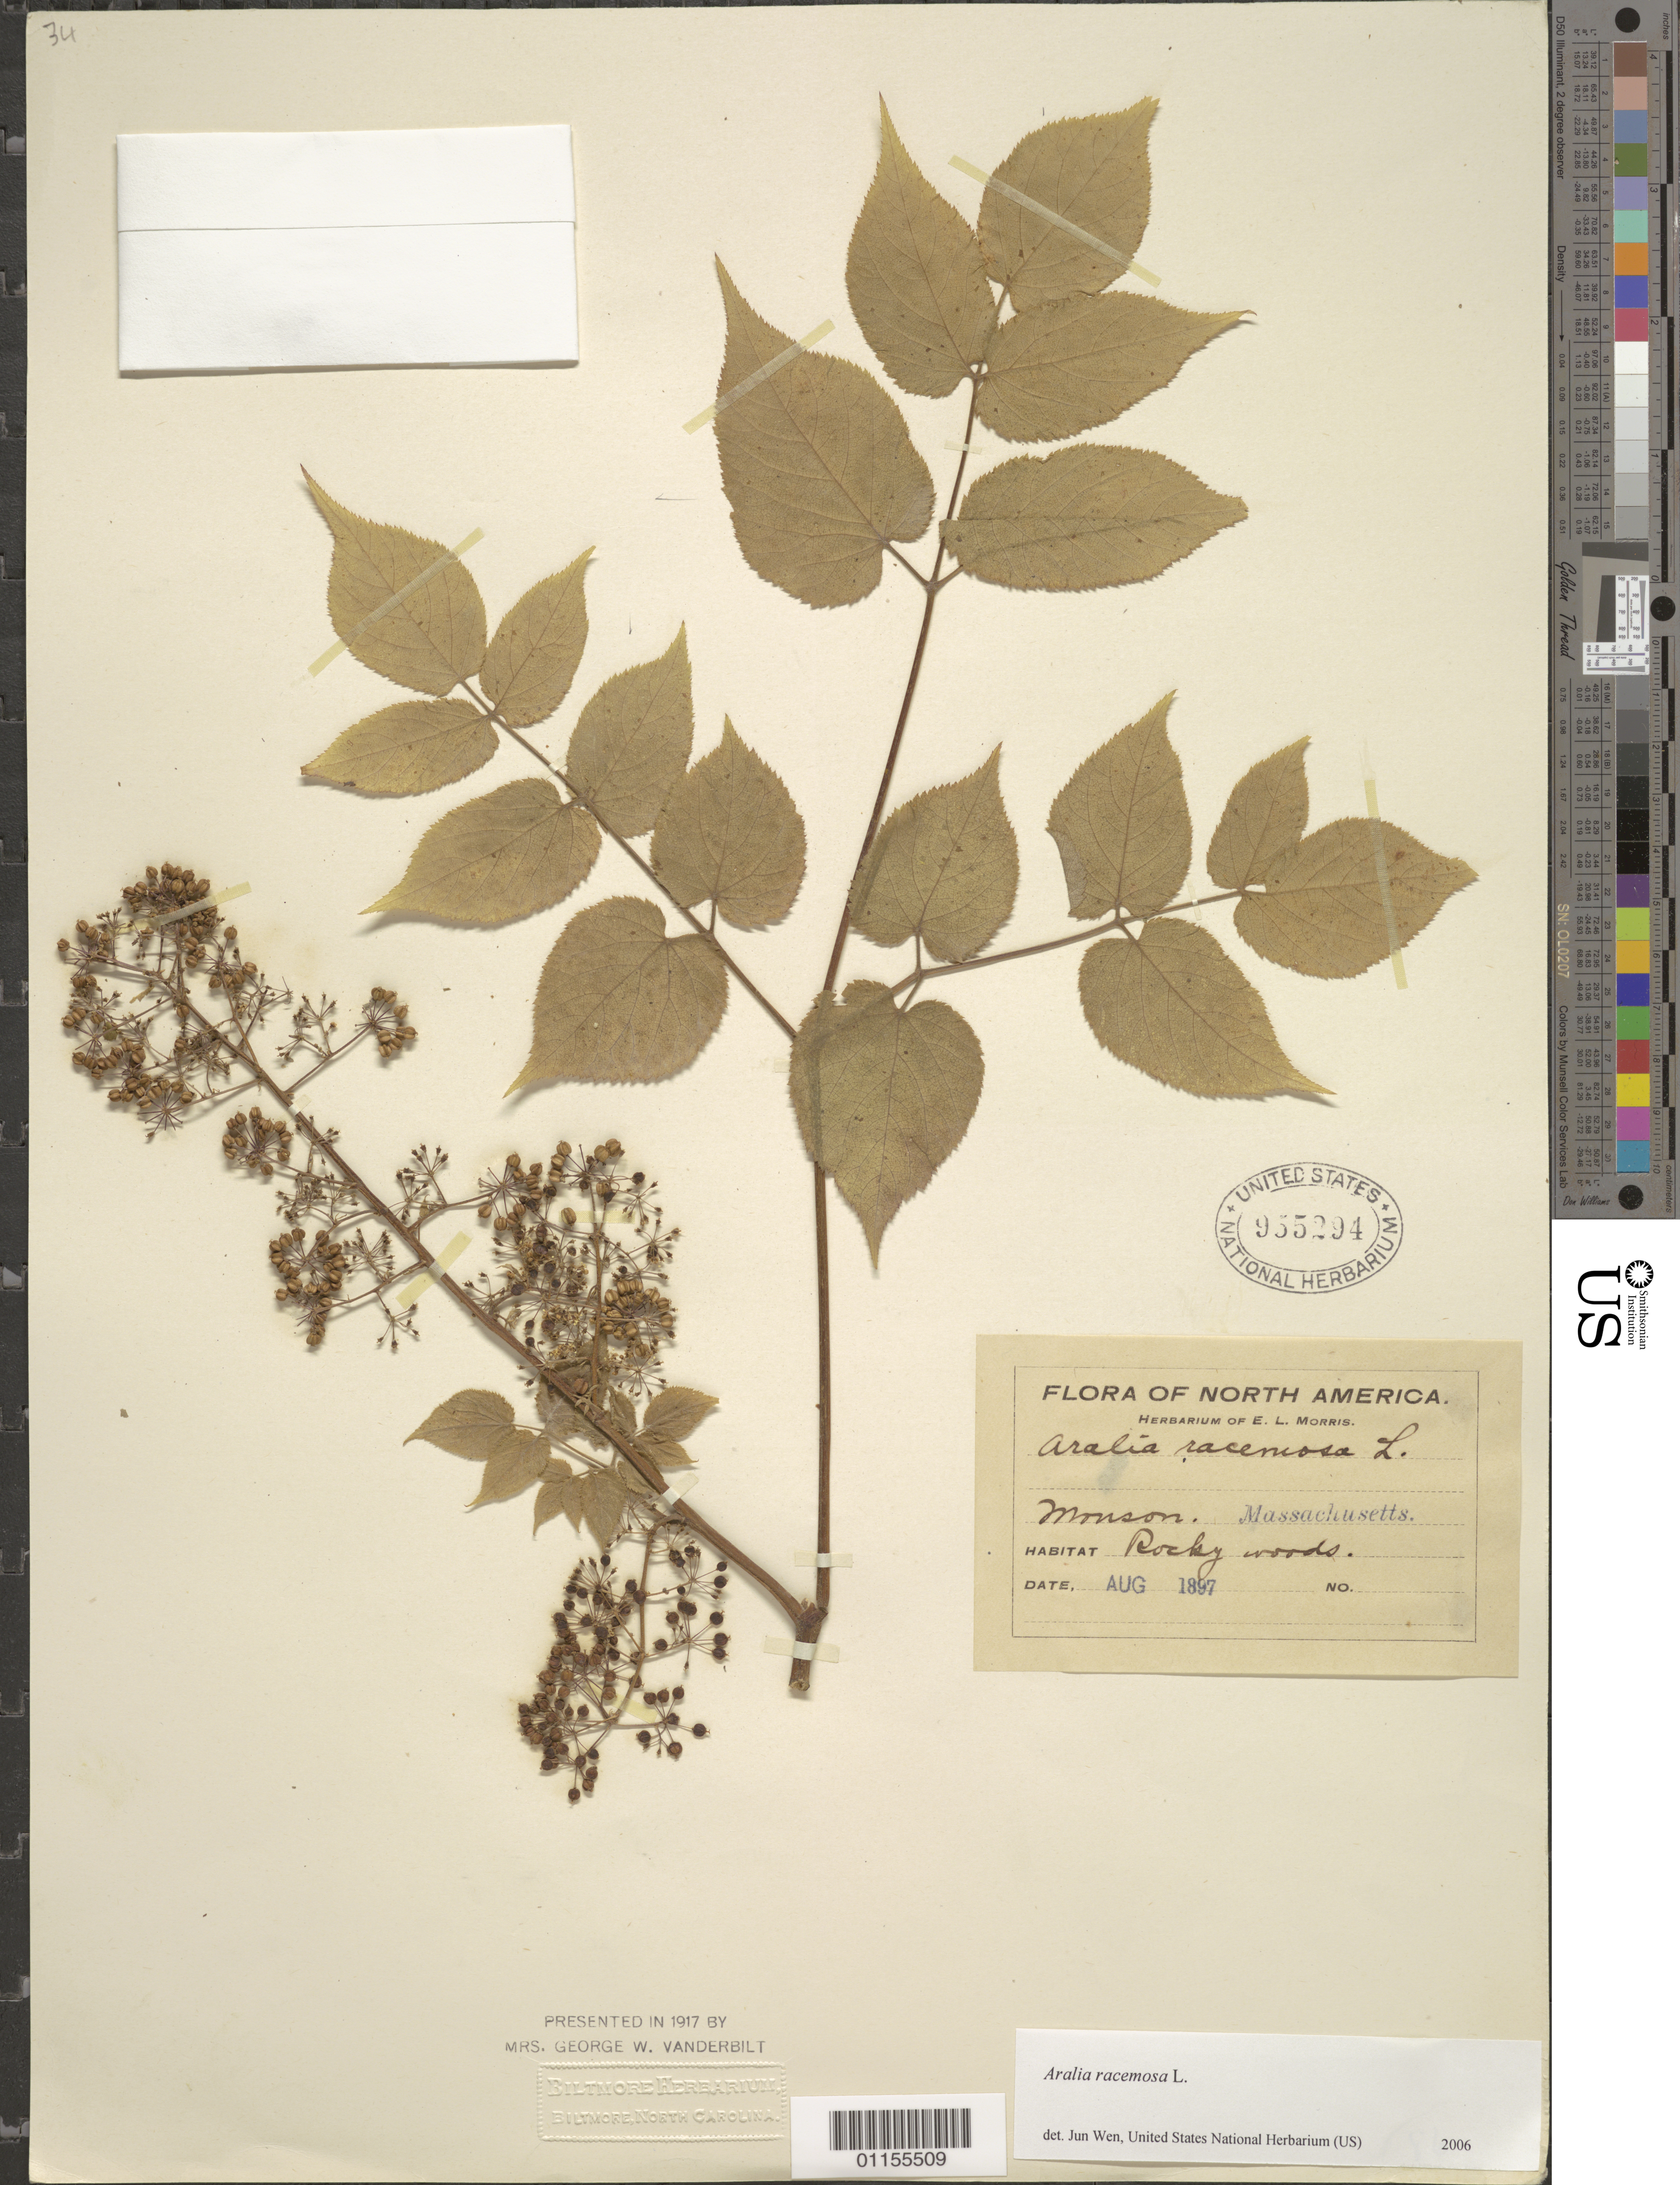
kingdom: Plantae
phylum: Tracheophyta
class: Magnoliopsida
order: Apiales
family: Araliaceae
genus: Aralia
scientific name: Aralia racemosa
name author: L.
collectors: ex herb. E.L. Morris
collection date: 1897-08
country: United States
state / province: Massachusetts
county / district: Hampden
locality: Monson.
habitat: Rocky woods.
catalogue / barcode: US 955294